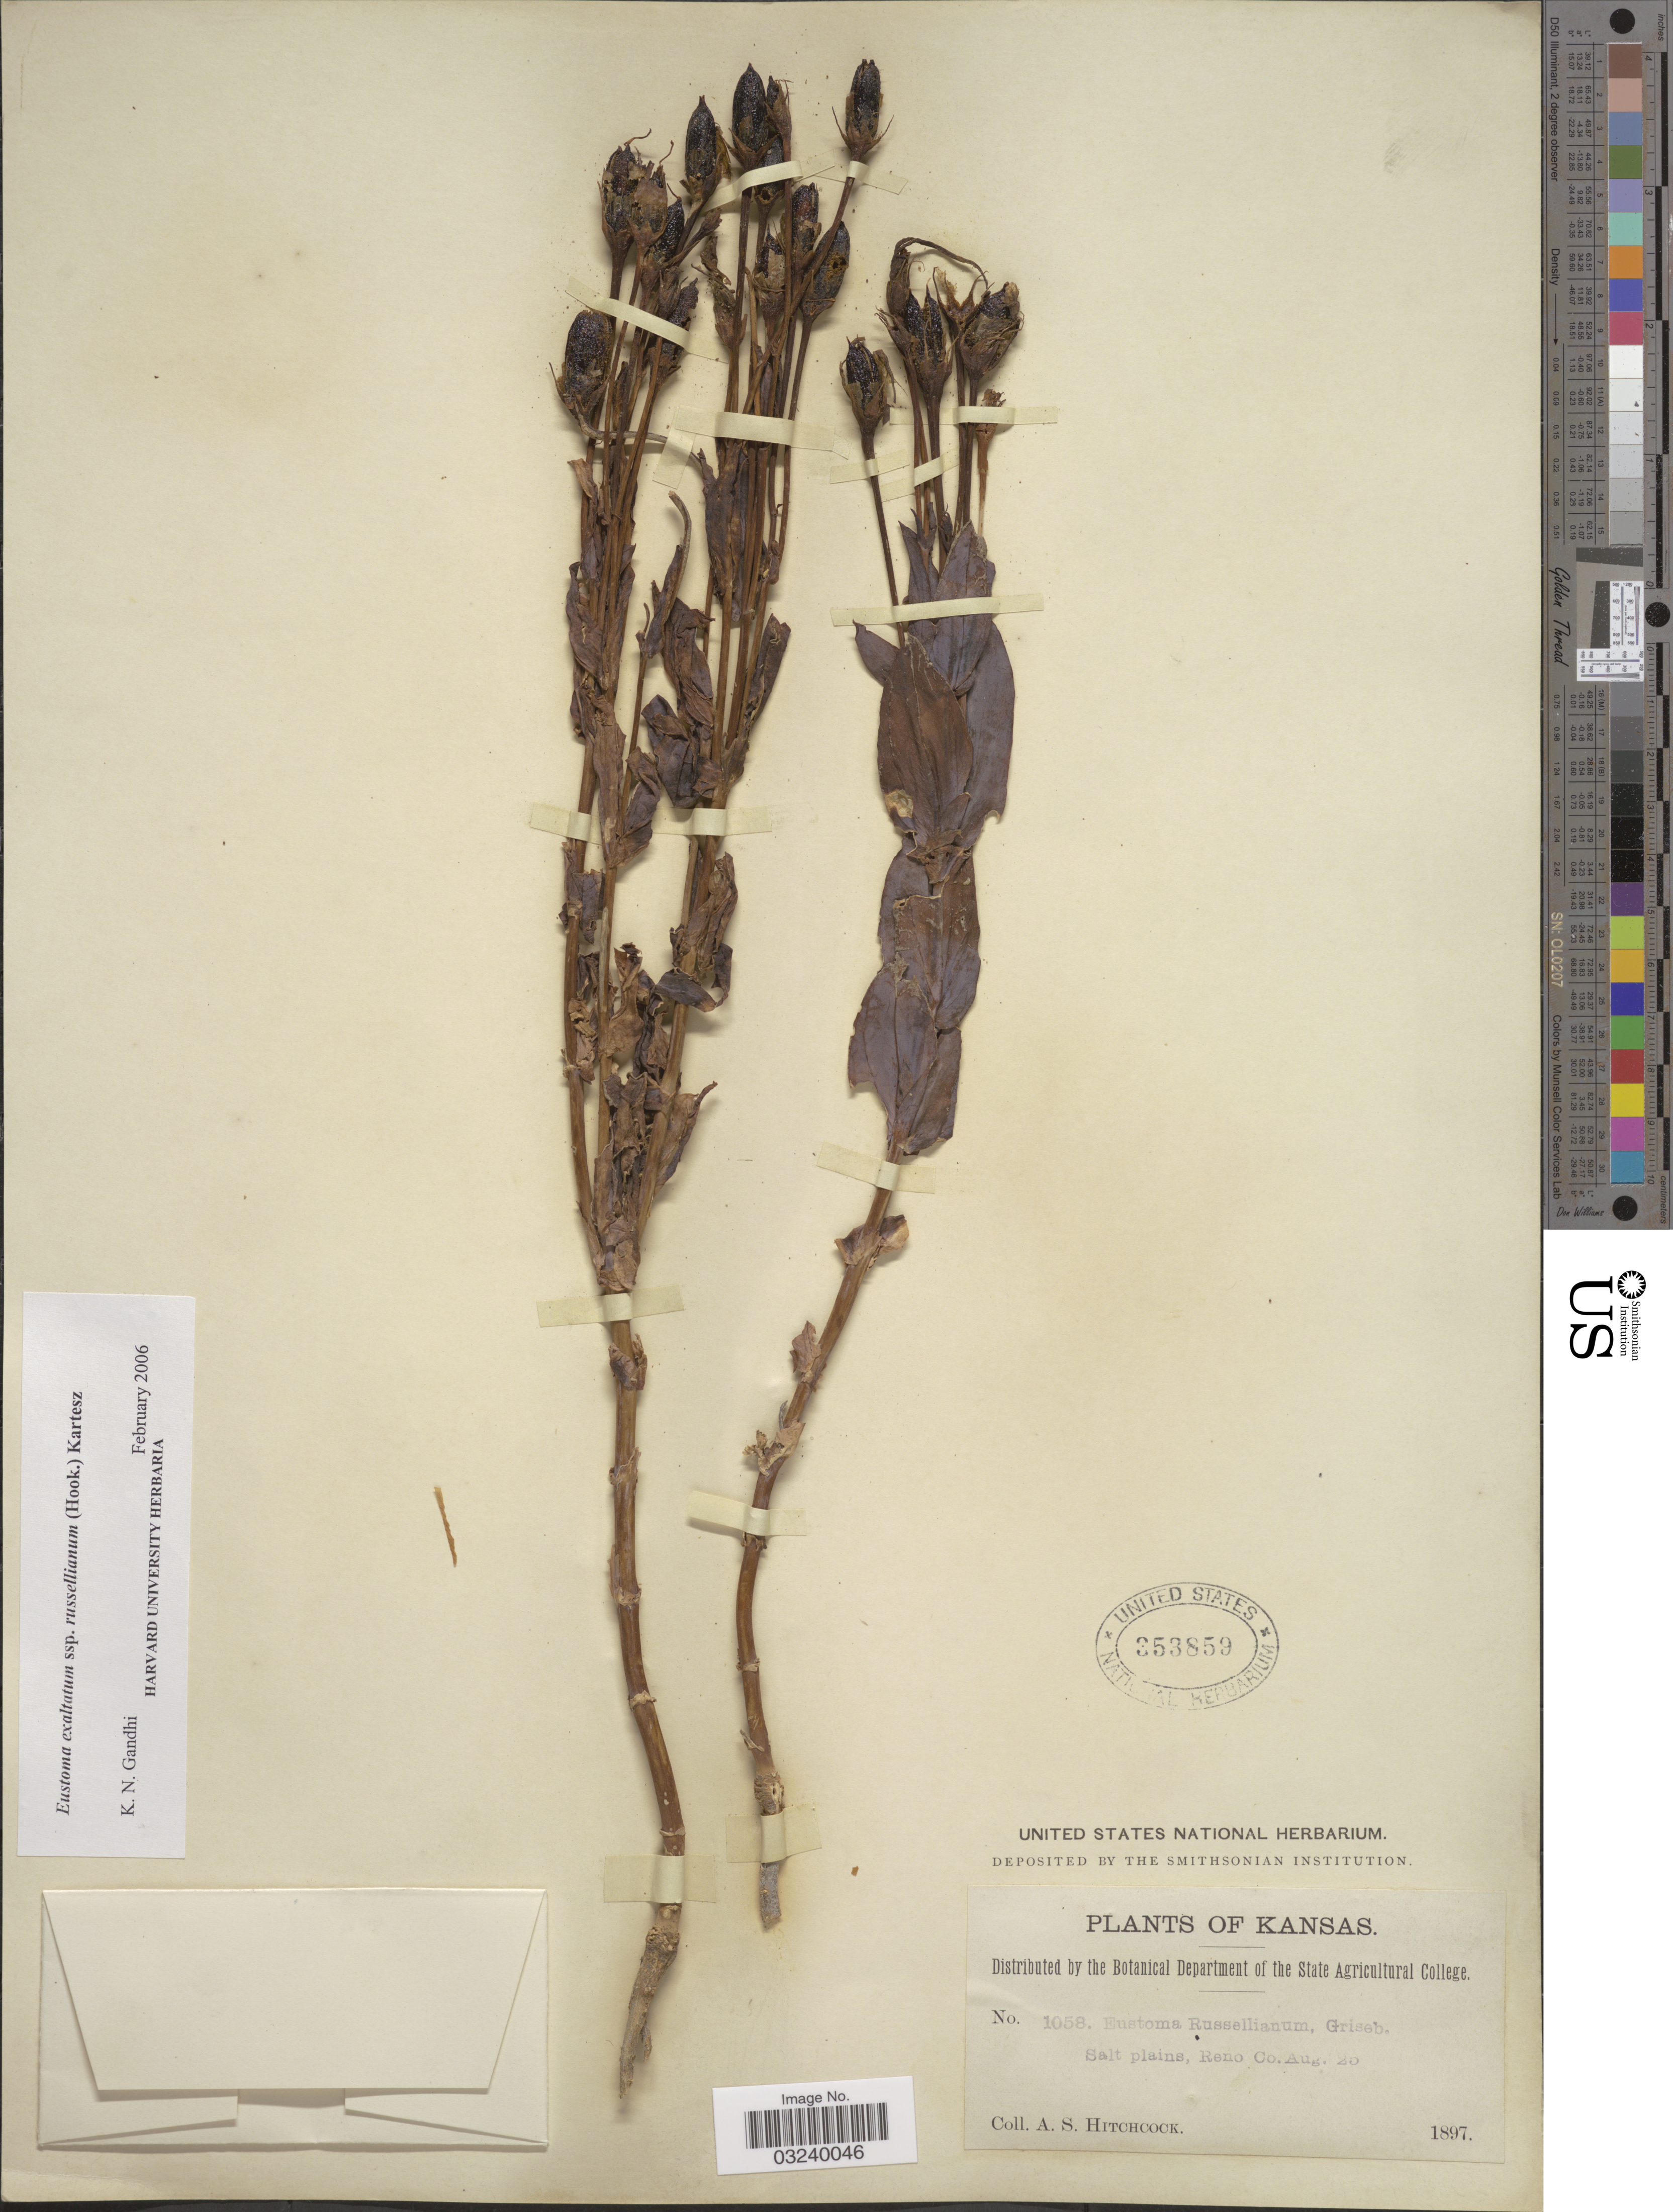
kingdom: Plantae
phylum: Tracheophyta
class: Magnoliopsida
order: Gentianales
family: Gentianaceae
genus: Eustoma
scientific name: Eustoma grandiflorum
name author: (Raf.) Shinners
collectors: A. S. Hitchcock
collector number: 1058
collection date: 1897-08-25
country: United States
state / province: Kansas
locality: Salt plains, Reno Co.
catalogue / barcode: US 353859